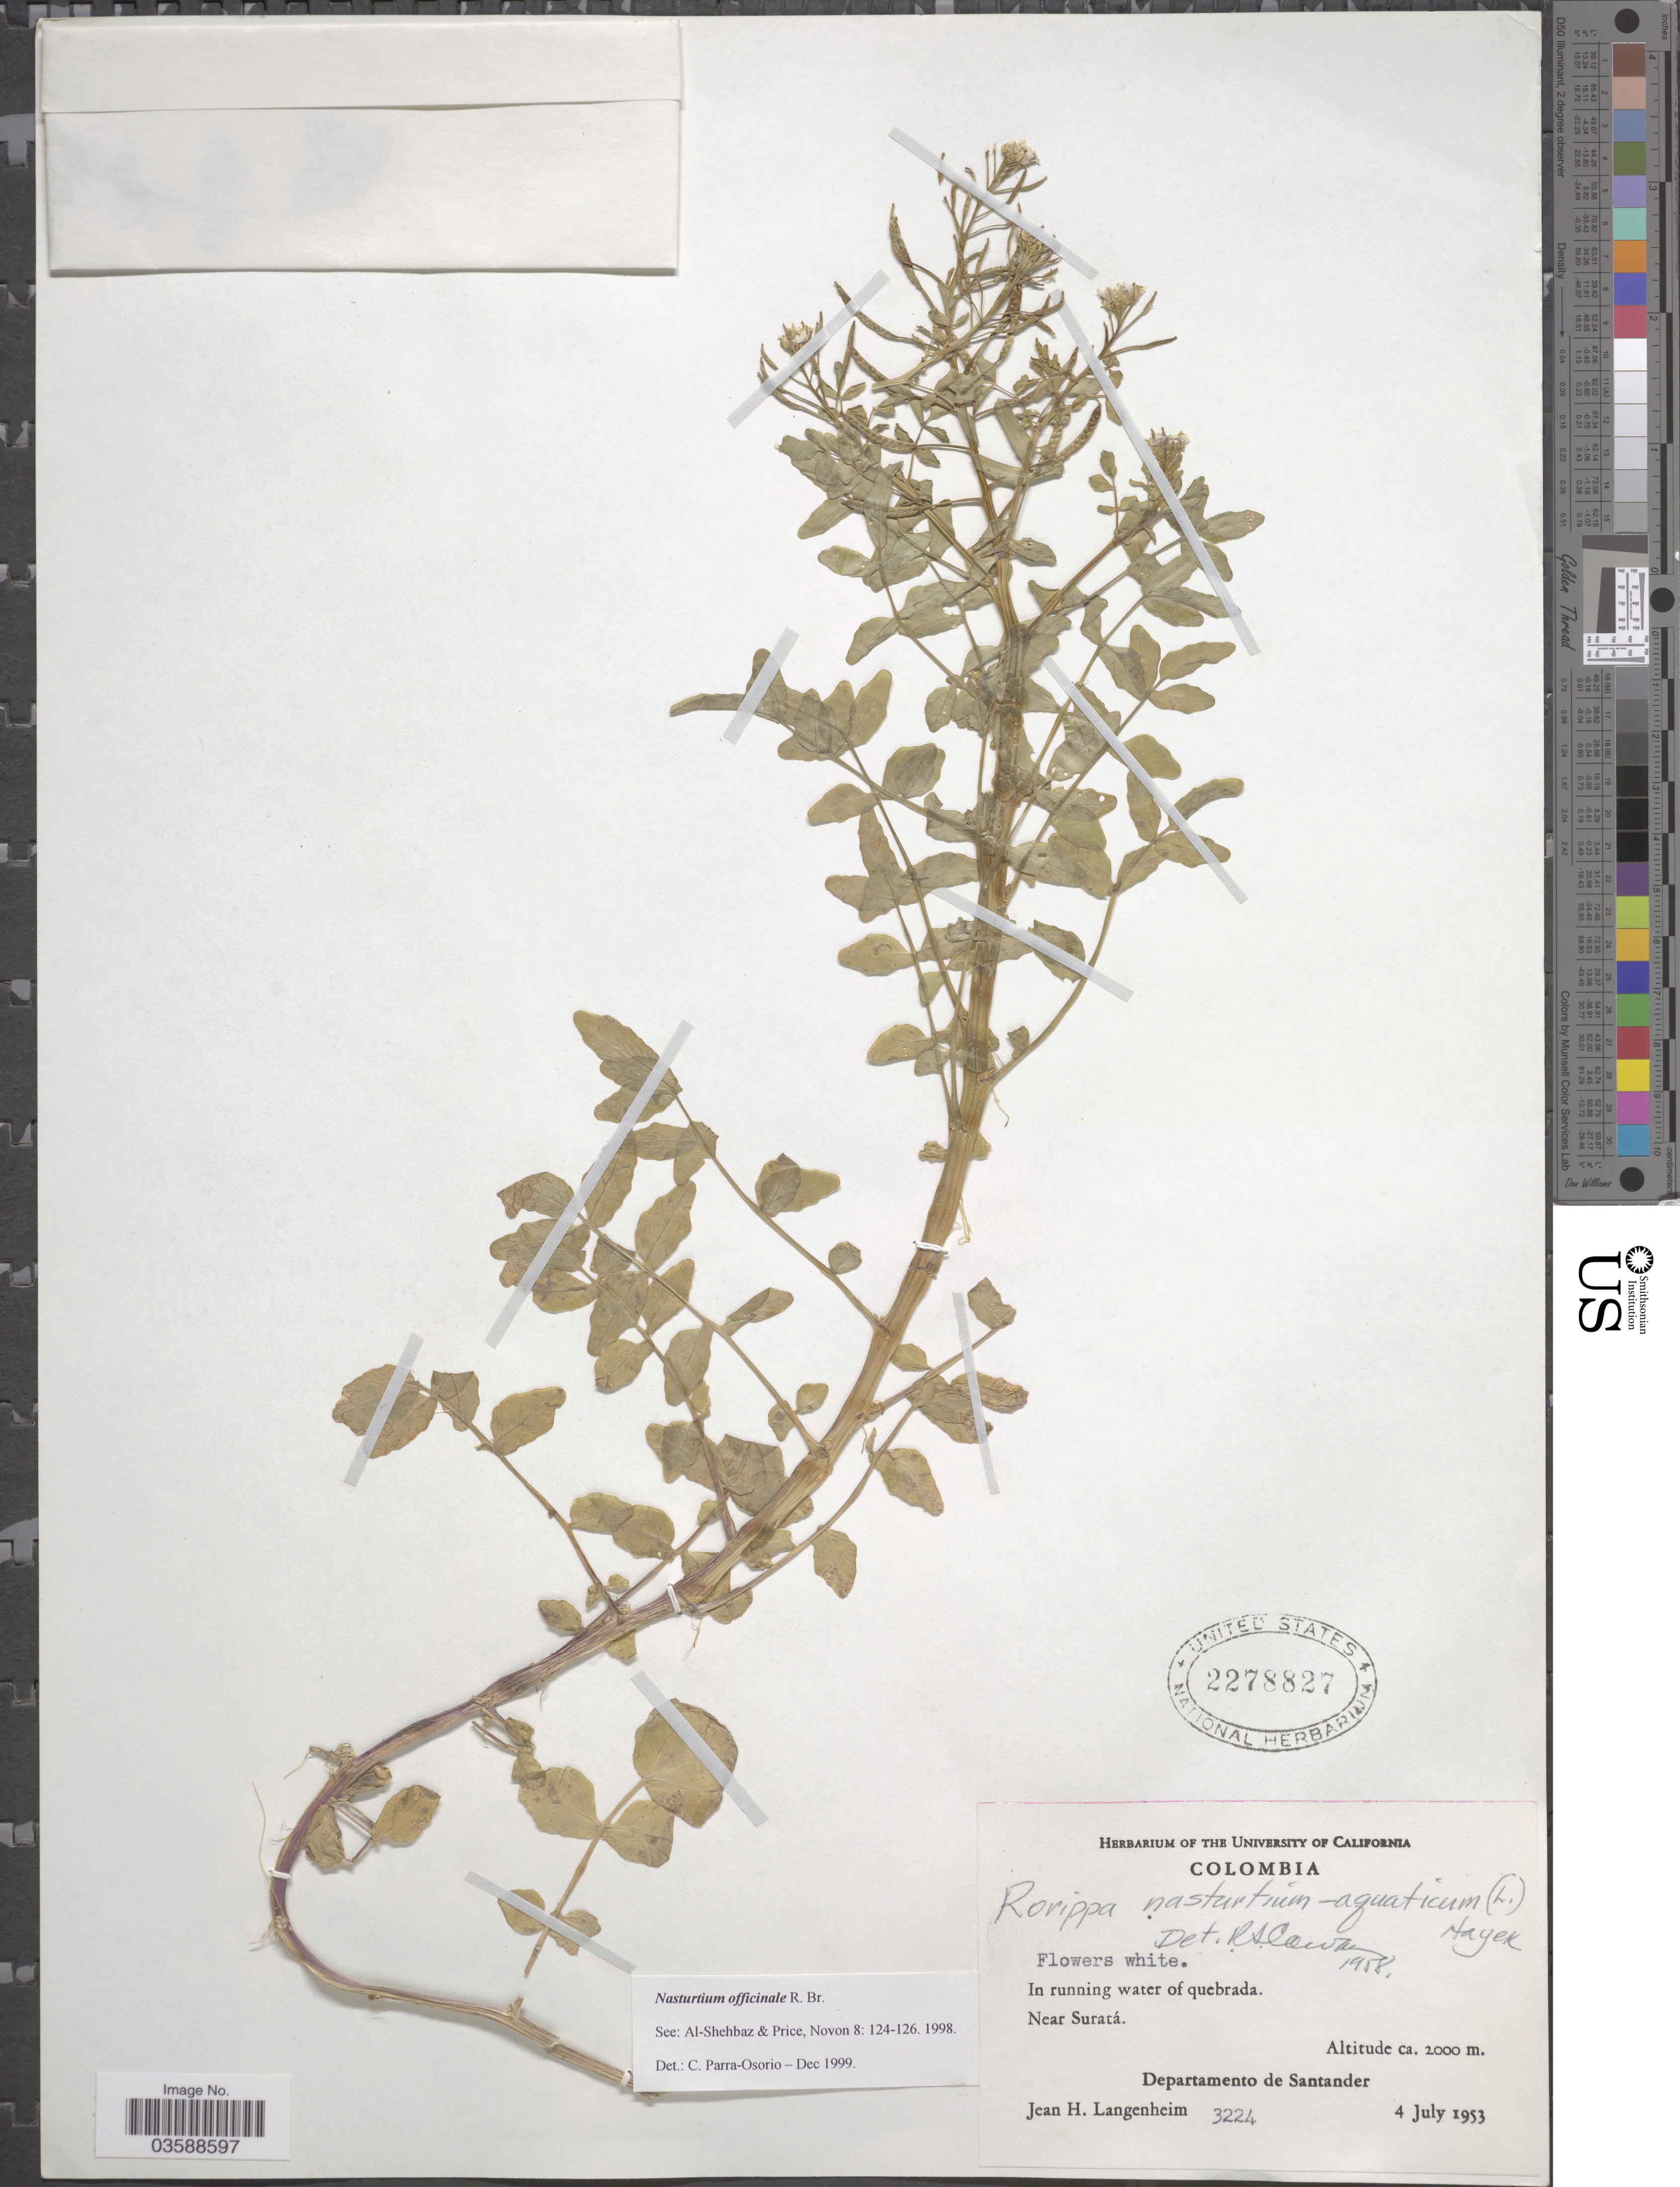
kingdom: Plantae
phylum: Tracheophyta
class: Magnoliopsida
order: Brassicales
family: Brassicaceae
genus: Nasturtium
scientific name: Nasturtium officinale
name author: R. Br.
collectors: J. H. Langenheim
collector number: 3224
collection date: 1953-07-04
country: Colombia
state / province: Santander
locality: In running water of quebrada. Near Suratá. Departamento de Santander.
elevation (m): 2000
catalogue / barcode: US 2278827